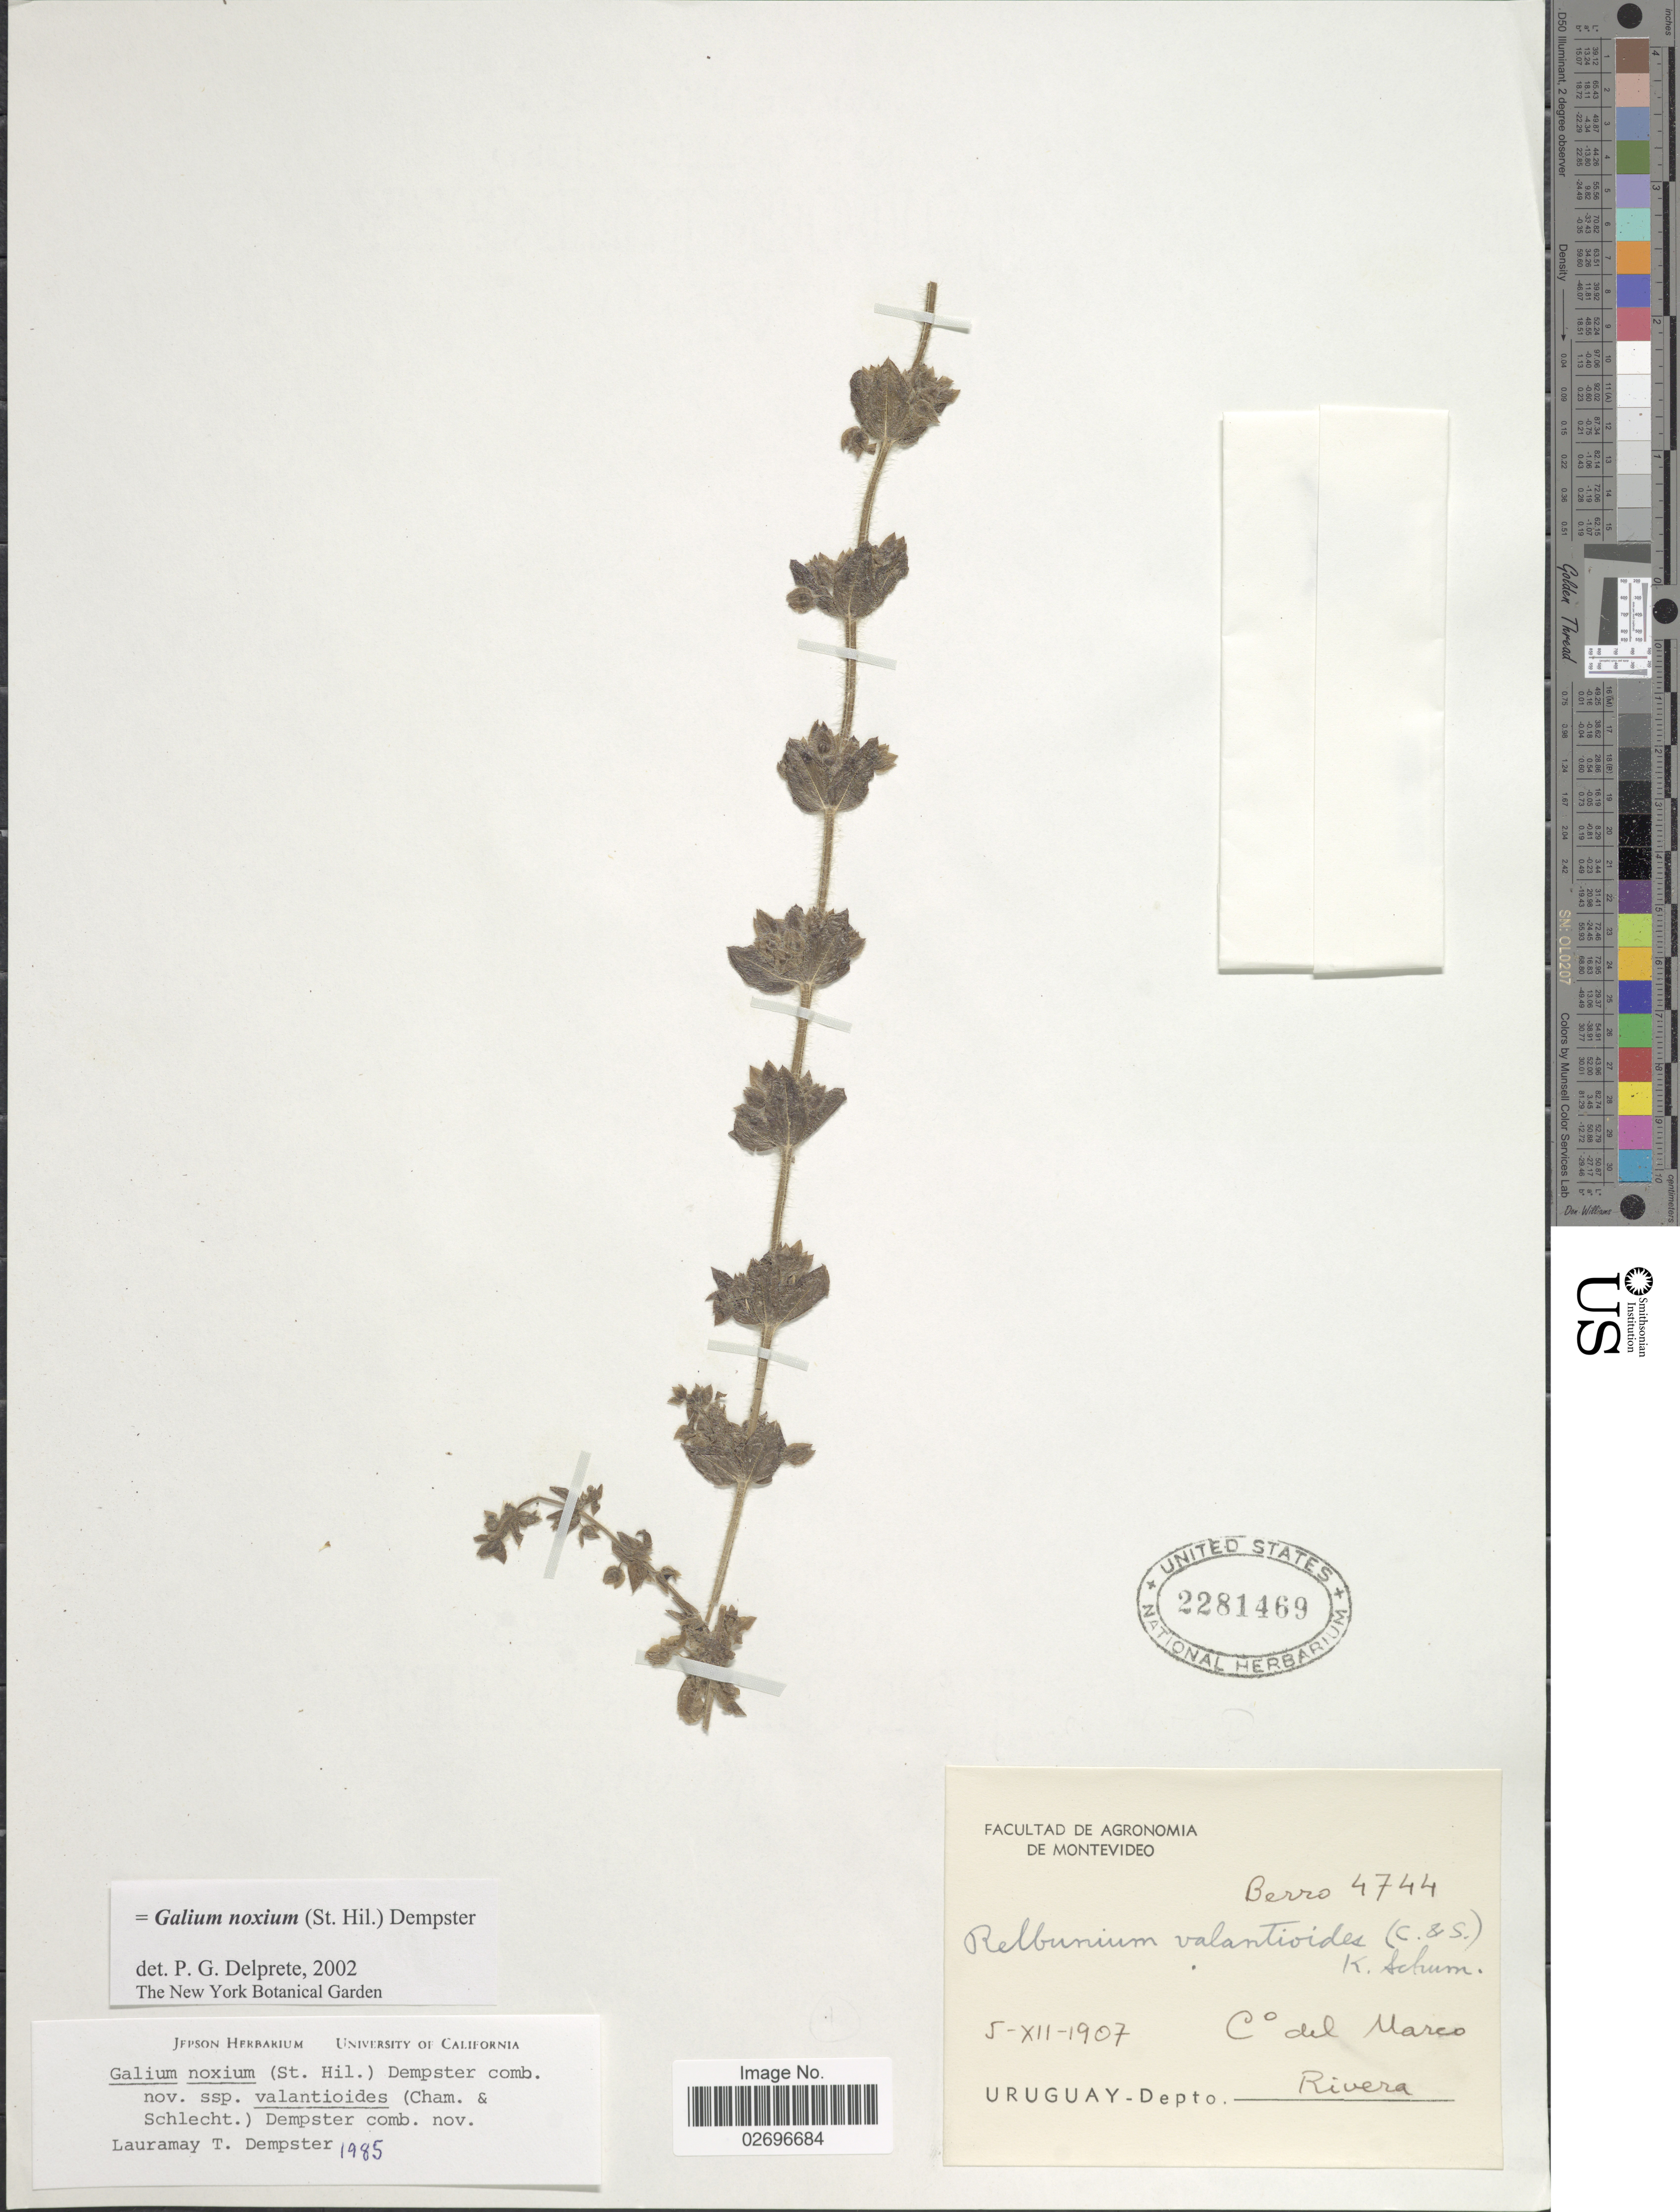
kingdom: Plantae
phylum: Tracheophyta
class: Magnoliopsida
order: Gentianales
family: Rubiaceae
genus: Galium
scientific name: Galium noxium subsp. valantioides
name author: (Cham. & Schltdl.) Dempster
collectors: Berro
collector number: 4744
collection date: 1907-12-05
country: Uruguay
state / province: Rivera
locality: C° del Marco, Dept. Rivera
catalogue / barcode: US 2281469